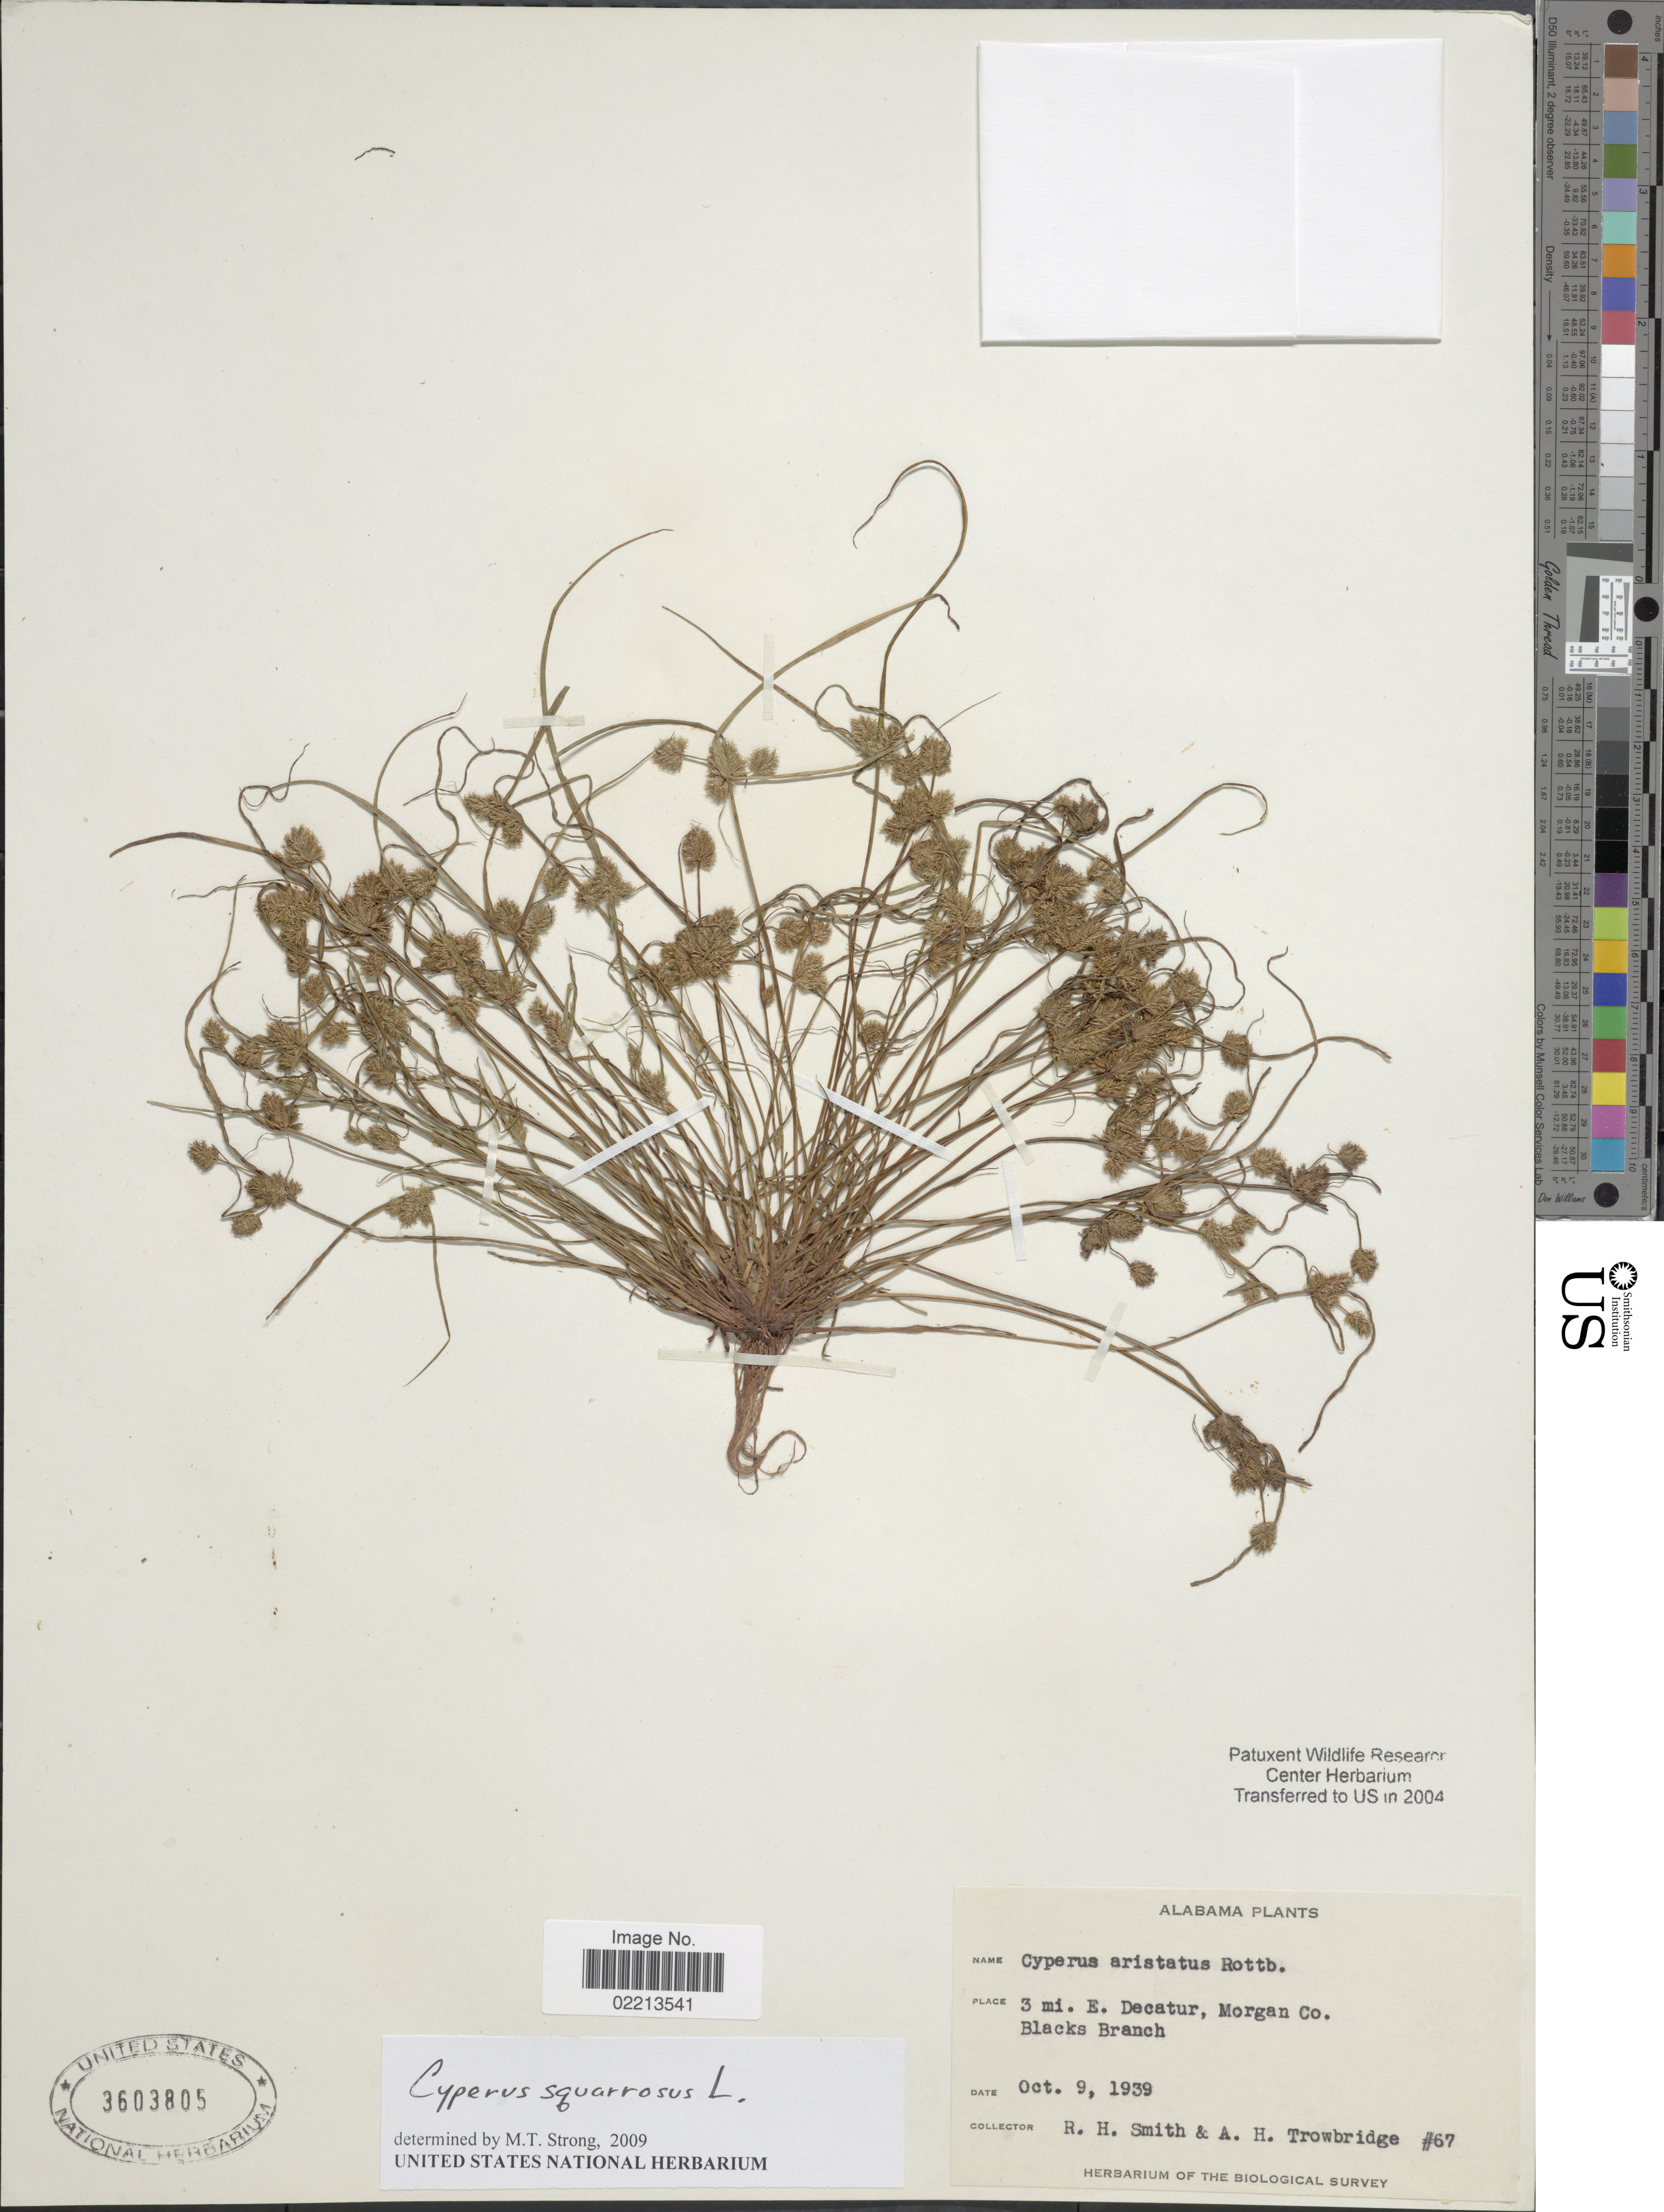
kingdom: Plantae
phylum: Tracheophyta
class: Liliopsida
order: Poales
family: Cyperaceae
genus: Cyperus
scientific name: Cyperus squarrosus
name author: L.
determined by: Strong, Mark T., (BOT), Smithsonian Institution - National Museum of Natural History (UNITED STATES)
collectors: R. H. Smith & A. H. Trowbridge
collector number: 67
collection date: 1939-10-09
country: United States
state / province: Alabama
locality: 3 mi E Decatur, Morgan Co, Blacks Branch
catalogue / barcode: US 3603805